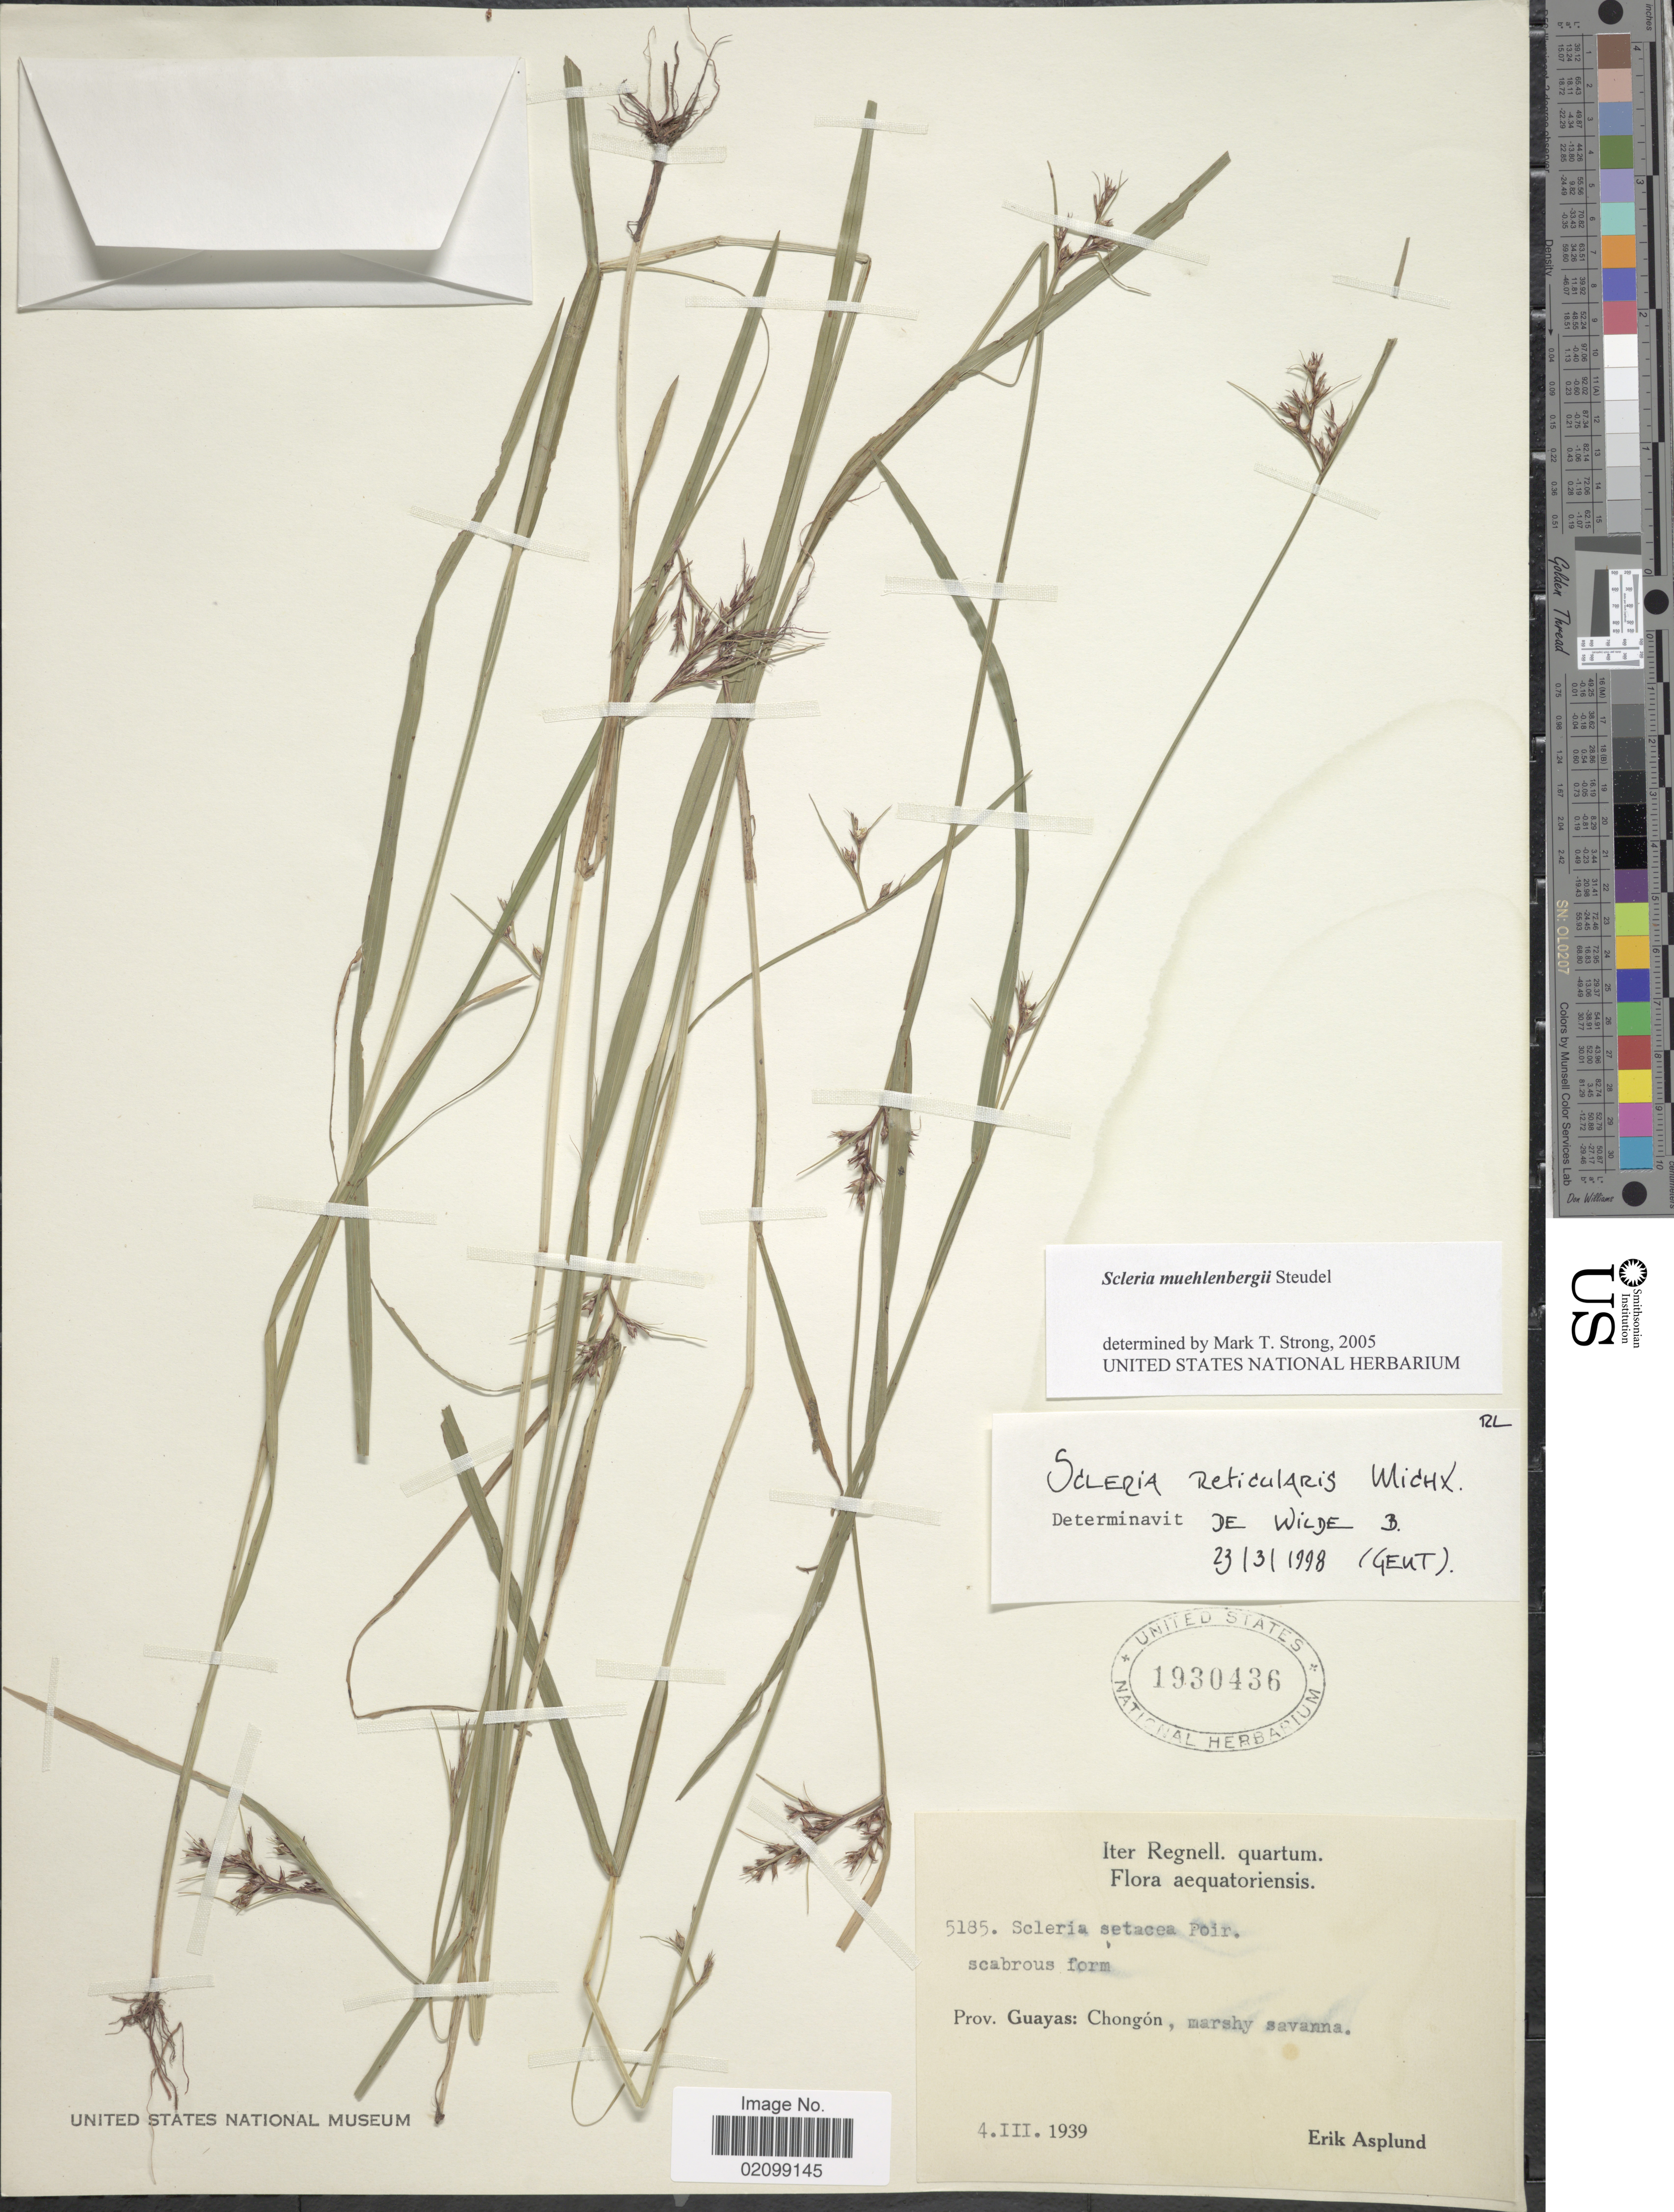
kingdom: Plantae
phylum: Tracheophyta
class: Liliopsida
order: Poales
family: Cyperaceae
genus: Scleria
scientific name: Scleria muehlenbergii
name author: Steud.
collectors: E. Asplund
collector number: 5185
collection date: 1939-03-04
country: Ecuador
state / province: Guayas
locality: Prov. Guayas: Chongon, marshy savanna.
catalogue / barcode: US 1930436